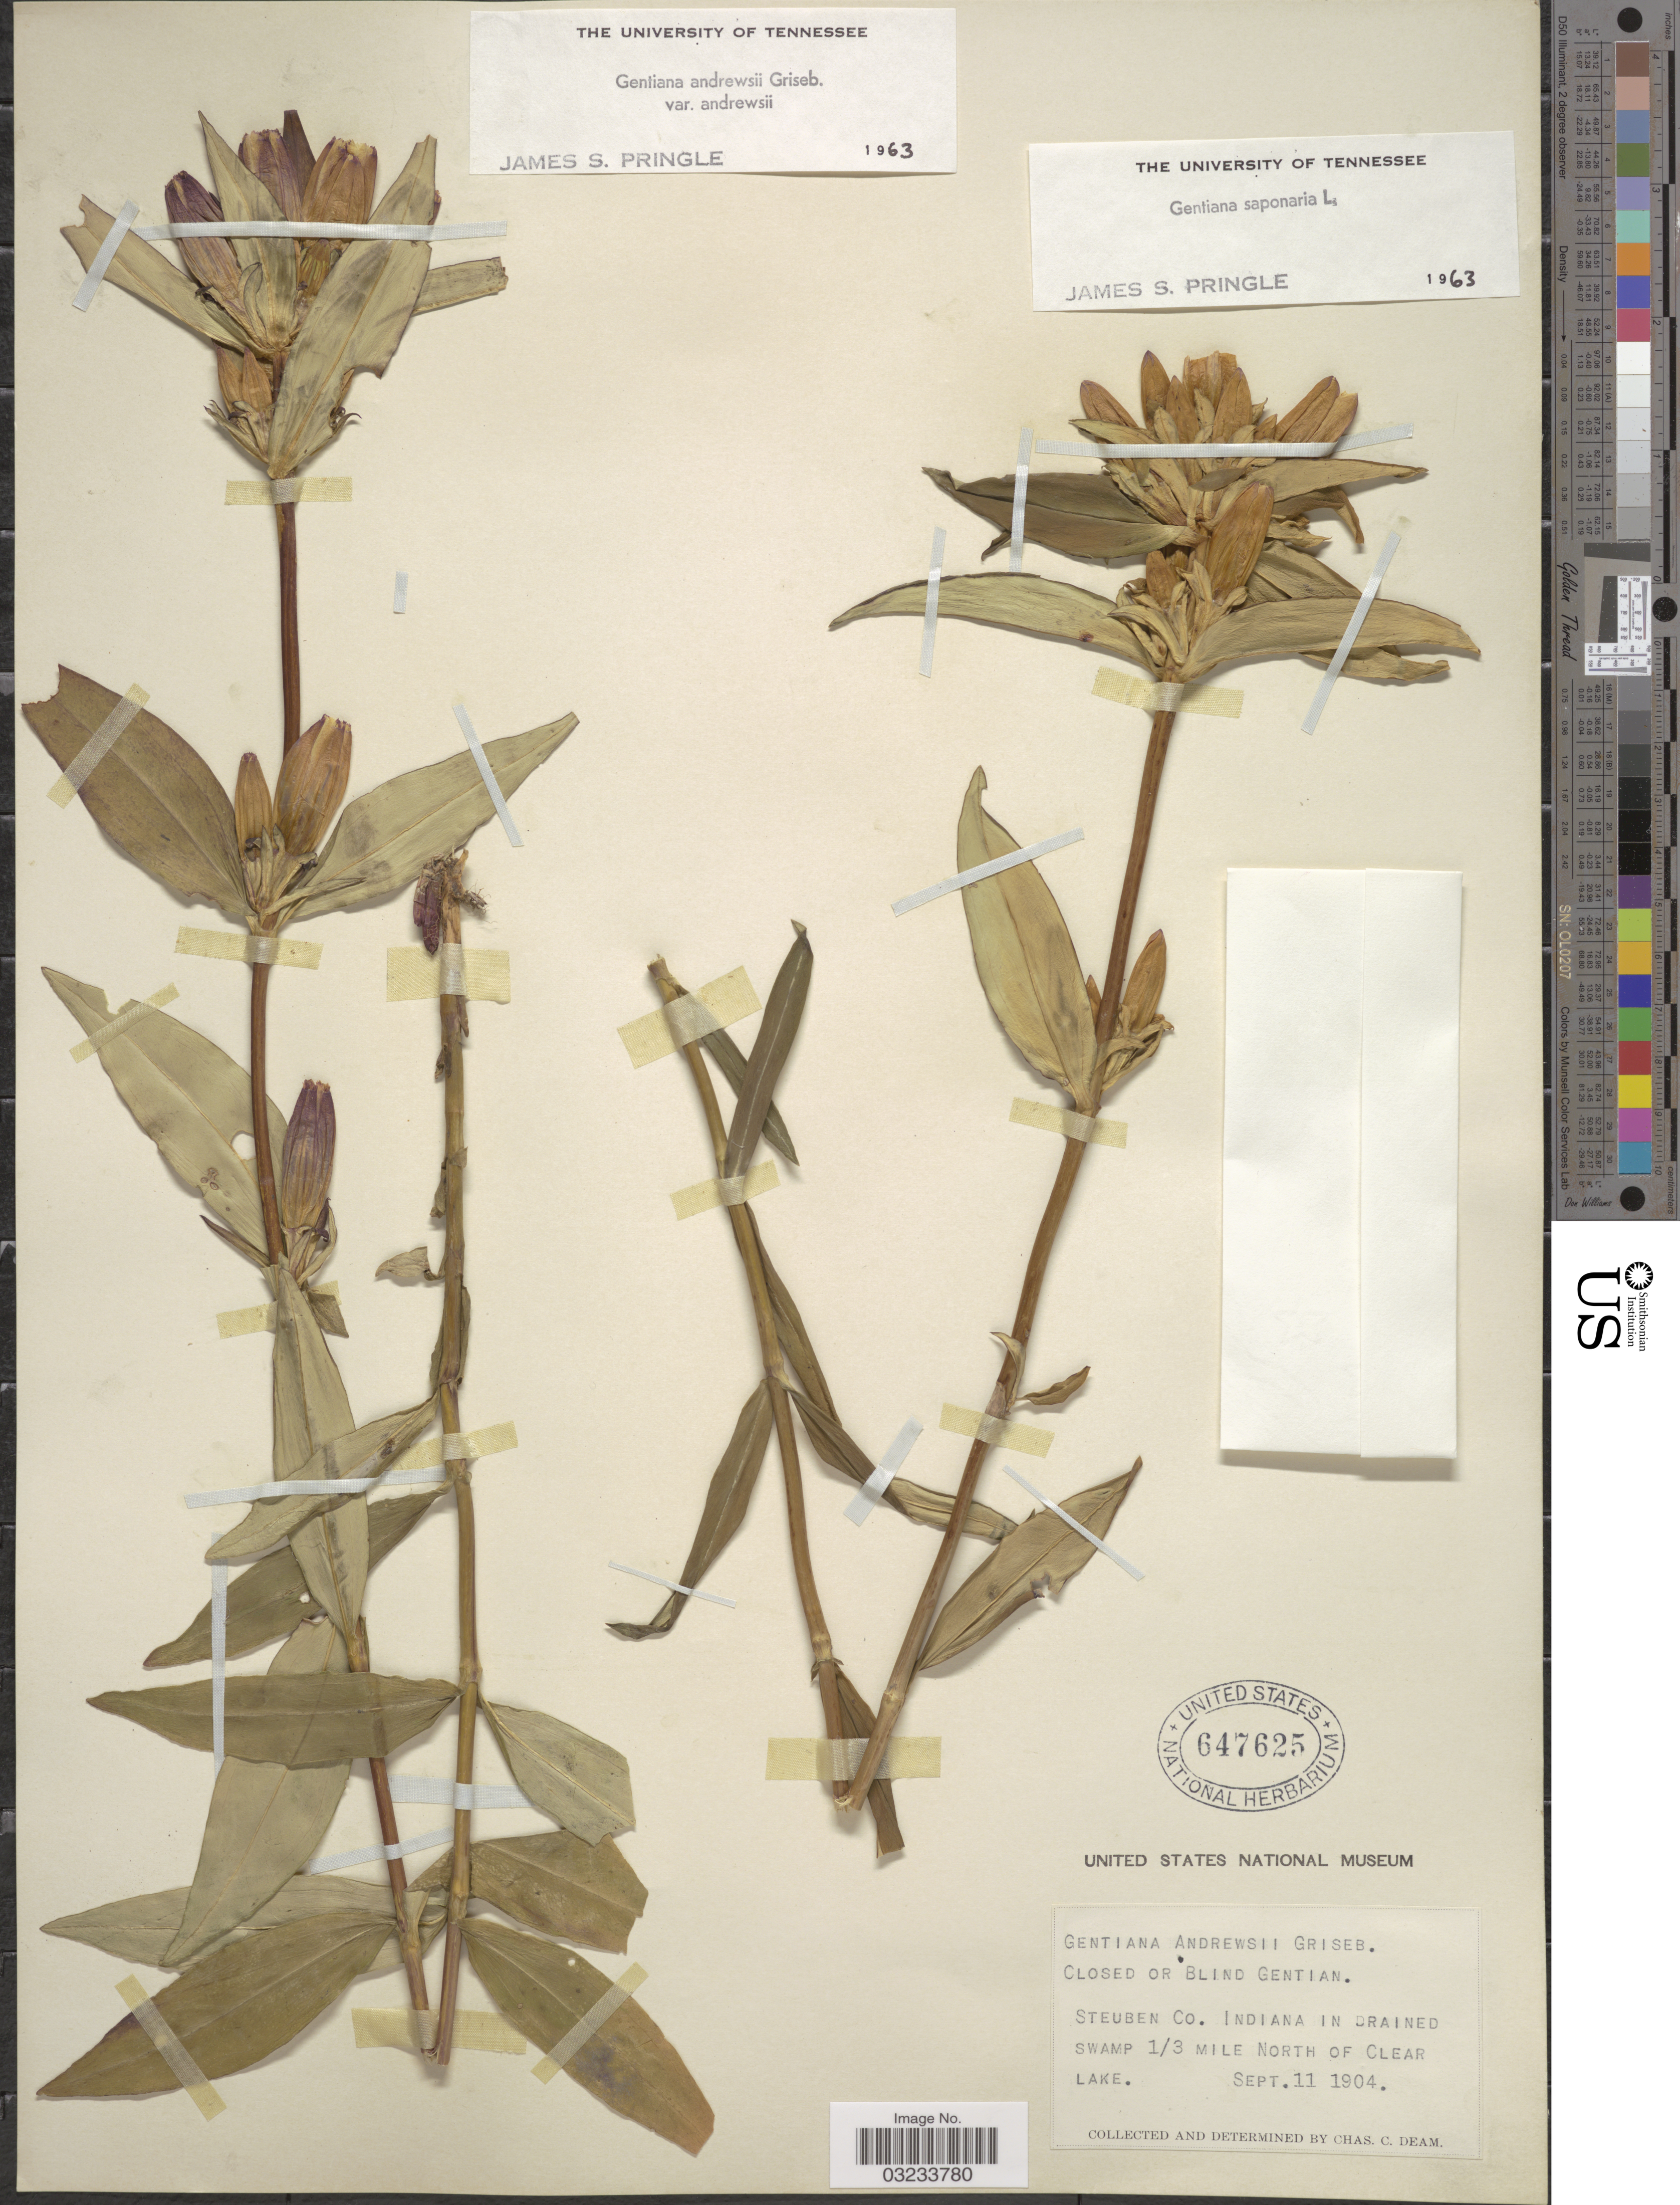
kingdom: Plantae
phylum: Tracheophyta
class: Magnoliopsida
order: Gentianales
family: Gentianaceae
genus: Gentiana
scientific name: Gentiana andrewsii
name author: Griseb.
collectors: C. C. Deam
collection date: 1904-09-11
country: United States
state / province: Indiana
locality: Steuben Co. Indiana in drained swamp 1/3 Mile North of Clear Lake.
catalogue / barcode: US 647625